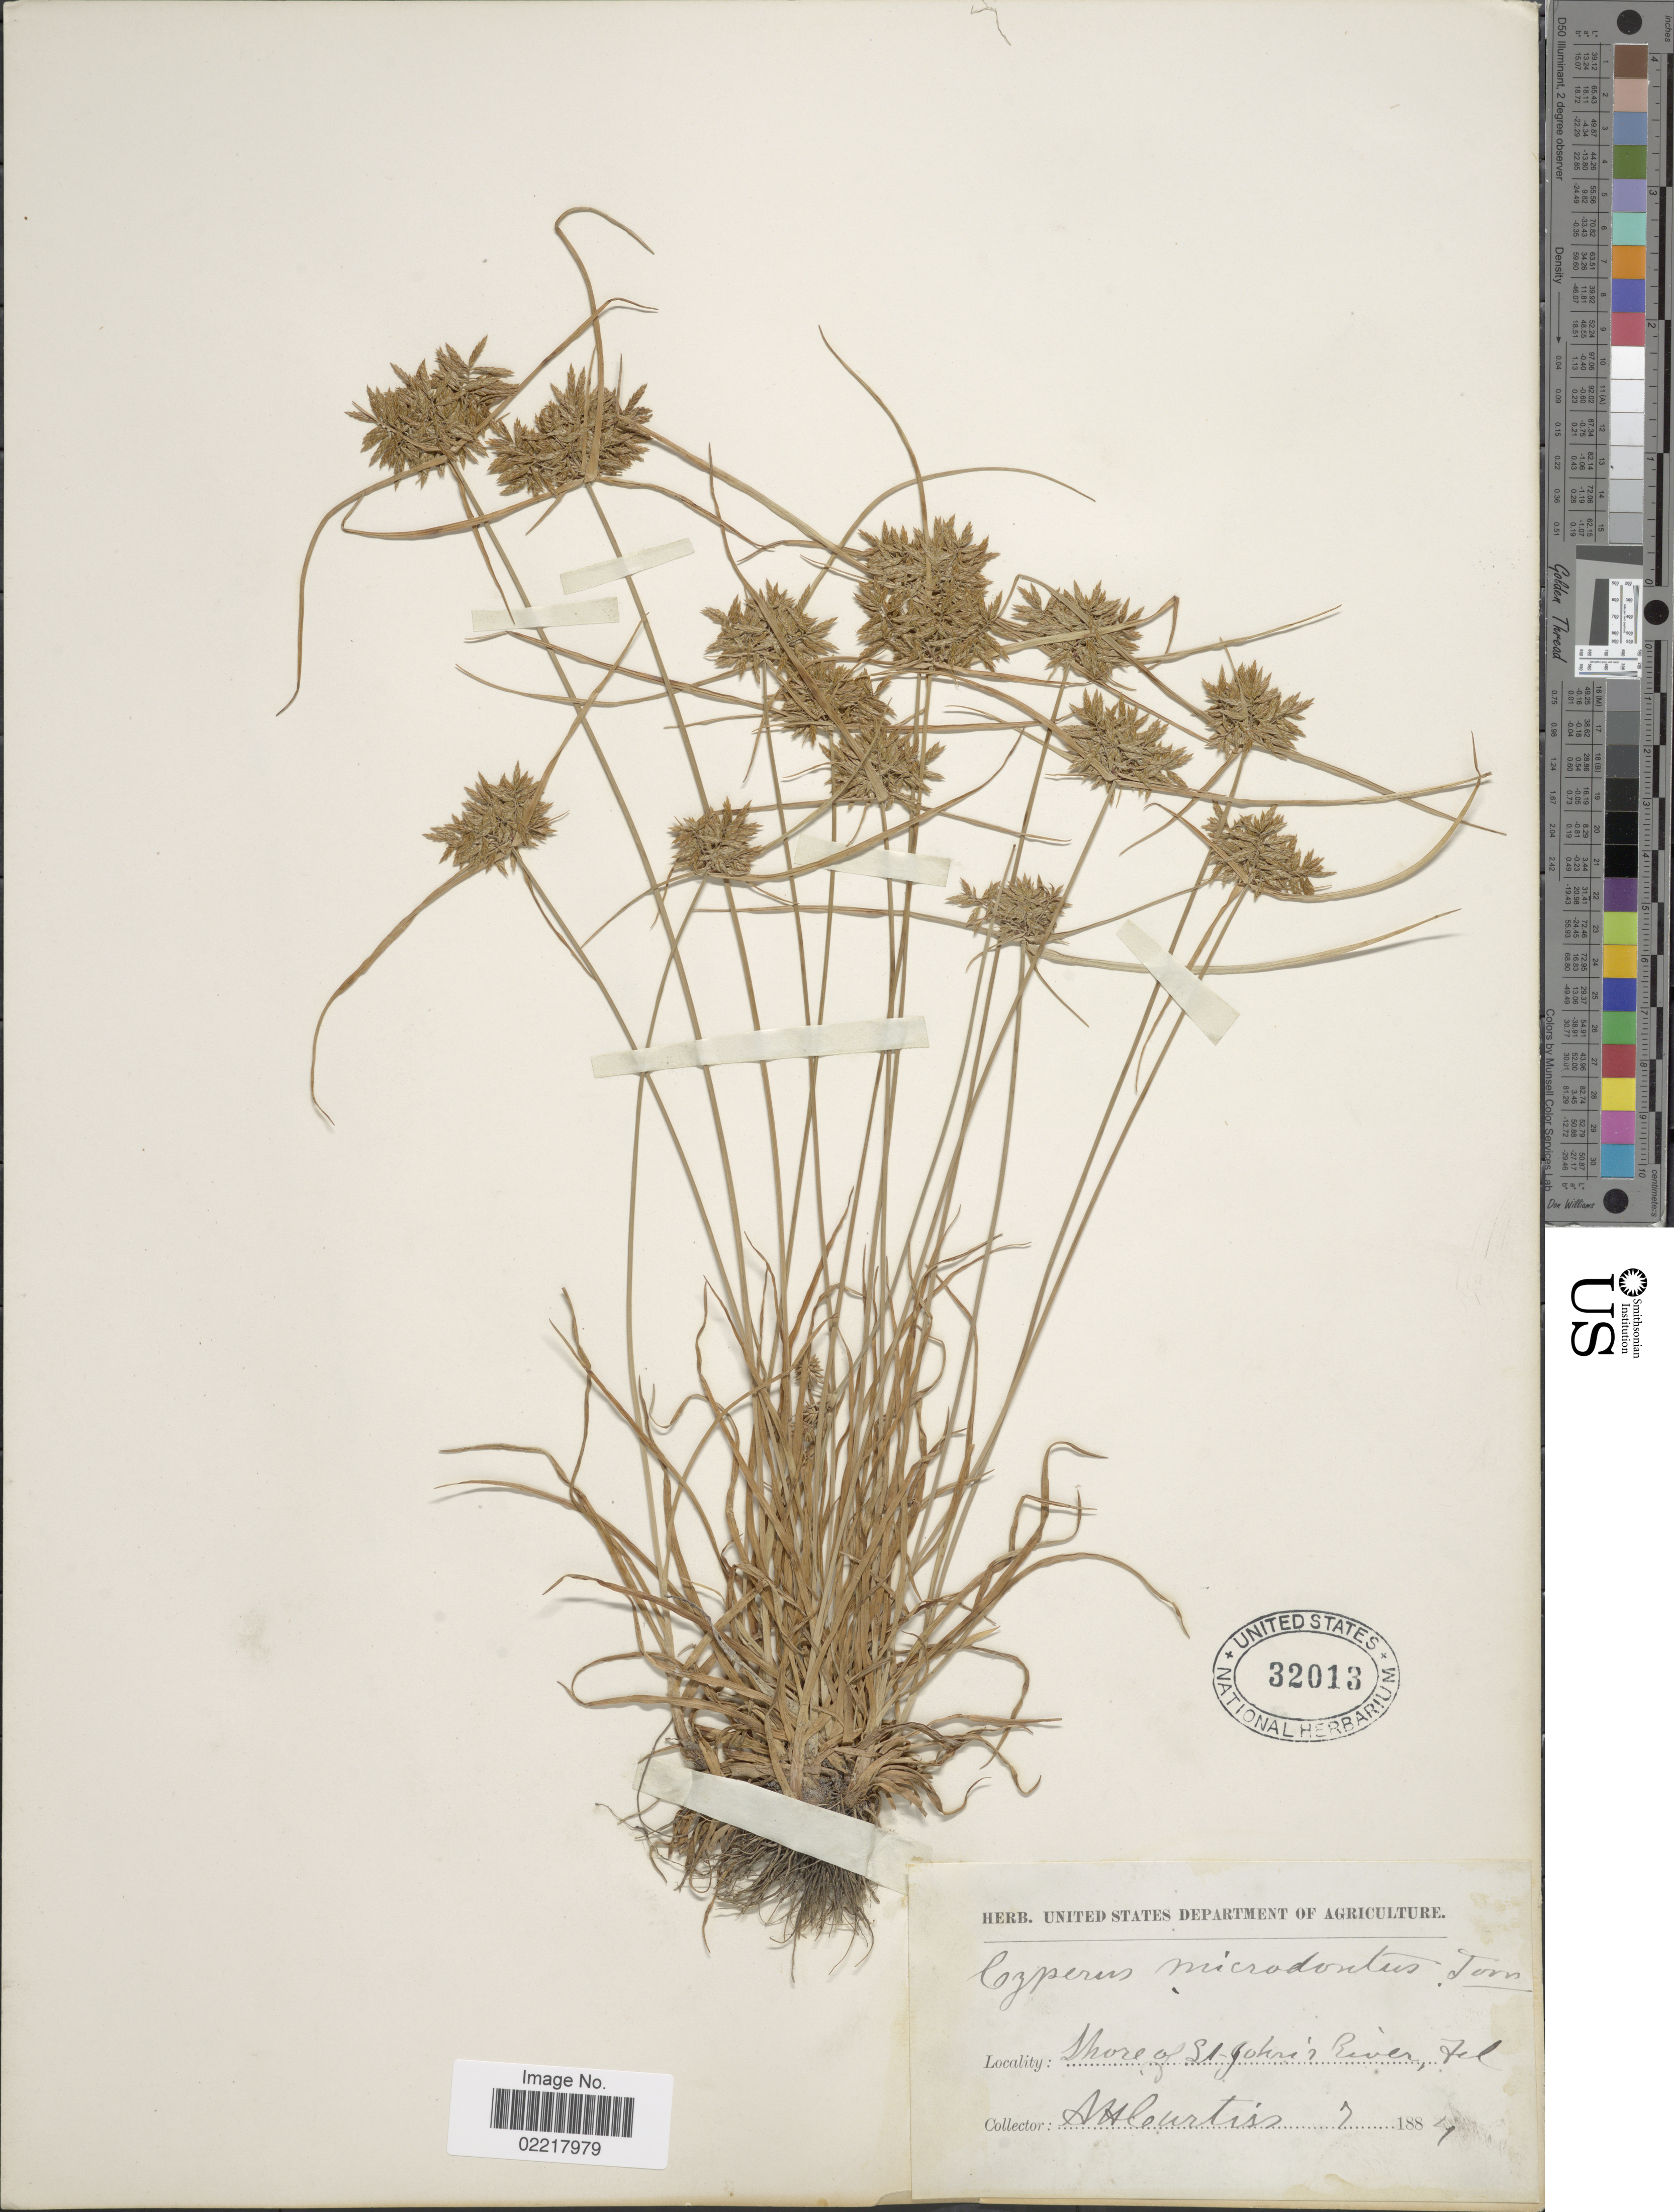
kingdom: Plantae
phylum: Tracheophyta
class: Liliopsida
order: Poales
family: Cyperaceae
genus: Cyperus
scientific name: Cyperus polystachyos var. texensis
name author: (Torr.) Fernald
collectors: A. H. Curtiss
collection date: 1884-07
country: United States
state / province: Florida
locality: Shore of St John's River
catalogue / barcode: US 32013